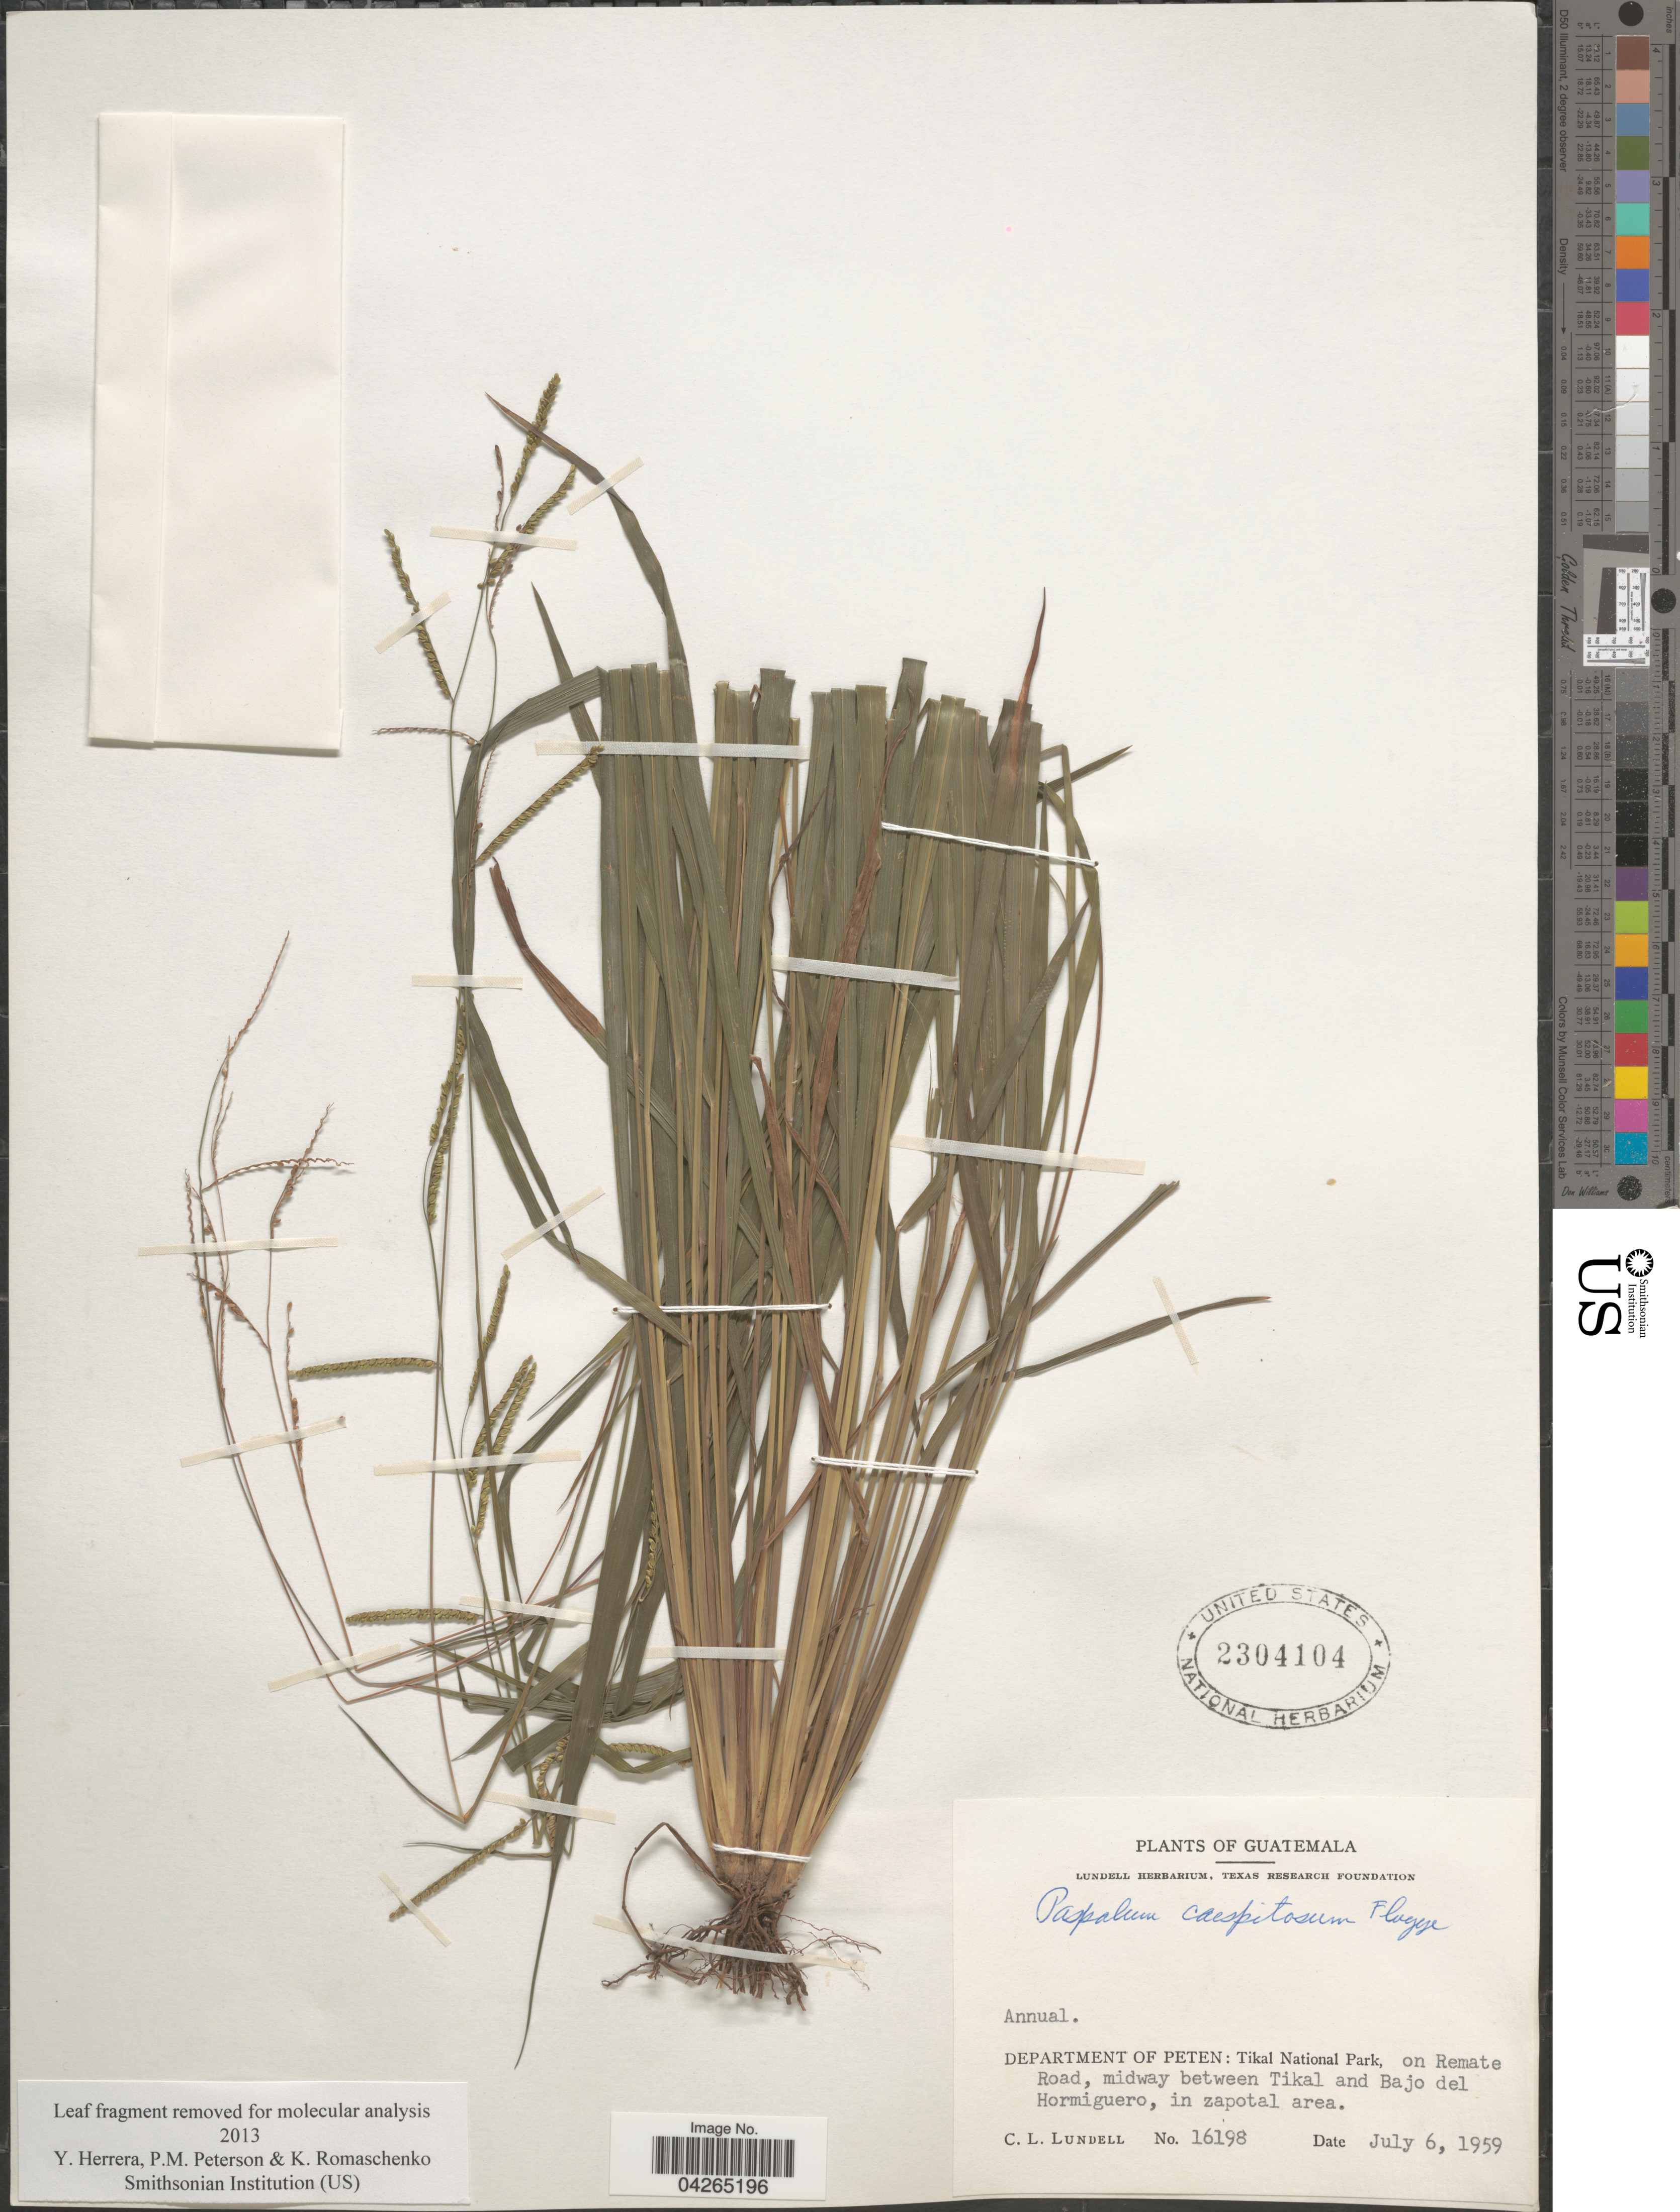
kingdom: Plantae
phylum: Tracheophyta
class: Liliopsida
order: Poales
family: Poaceae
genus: Paspalum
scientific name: Paspalum caespitosum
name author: Flüggé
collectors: C. L. Lundell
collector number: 16198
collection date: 1959-07-06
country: Guatemala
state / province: El Peten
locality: Department of Peten: Tikal National Park, on Remate Road, midway between Tikal and Bajo del Hormiguerom in zapotal area.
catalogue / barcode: US 2304104